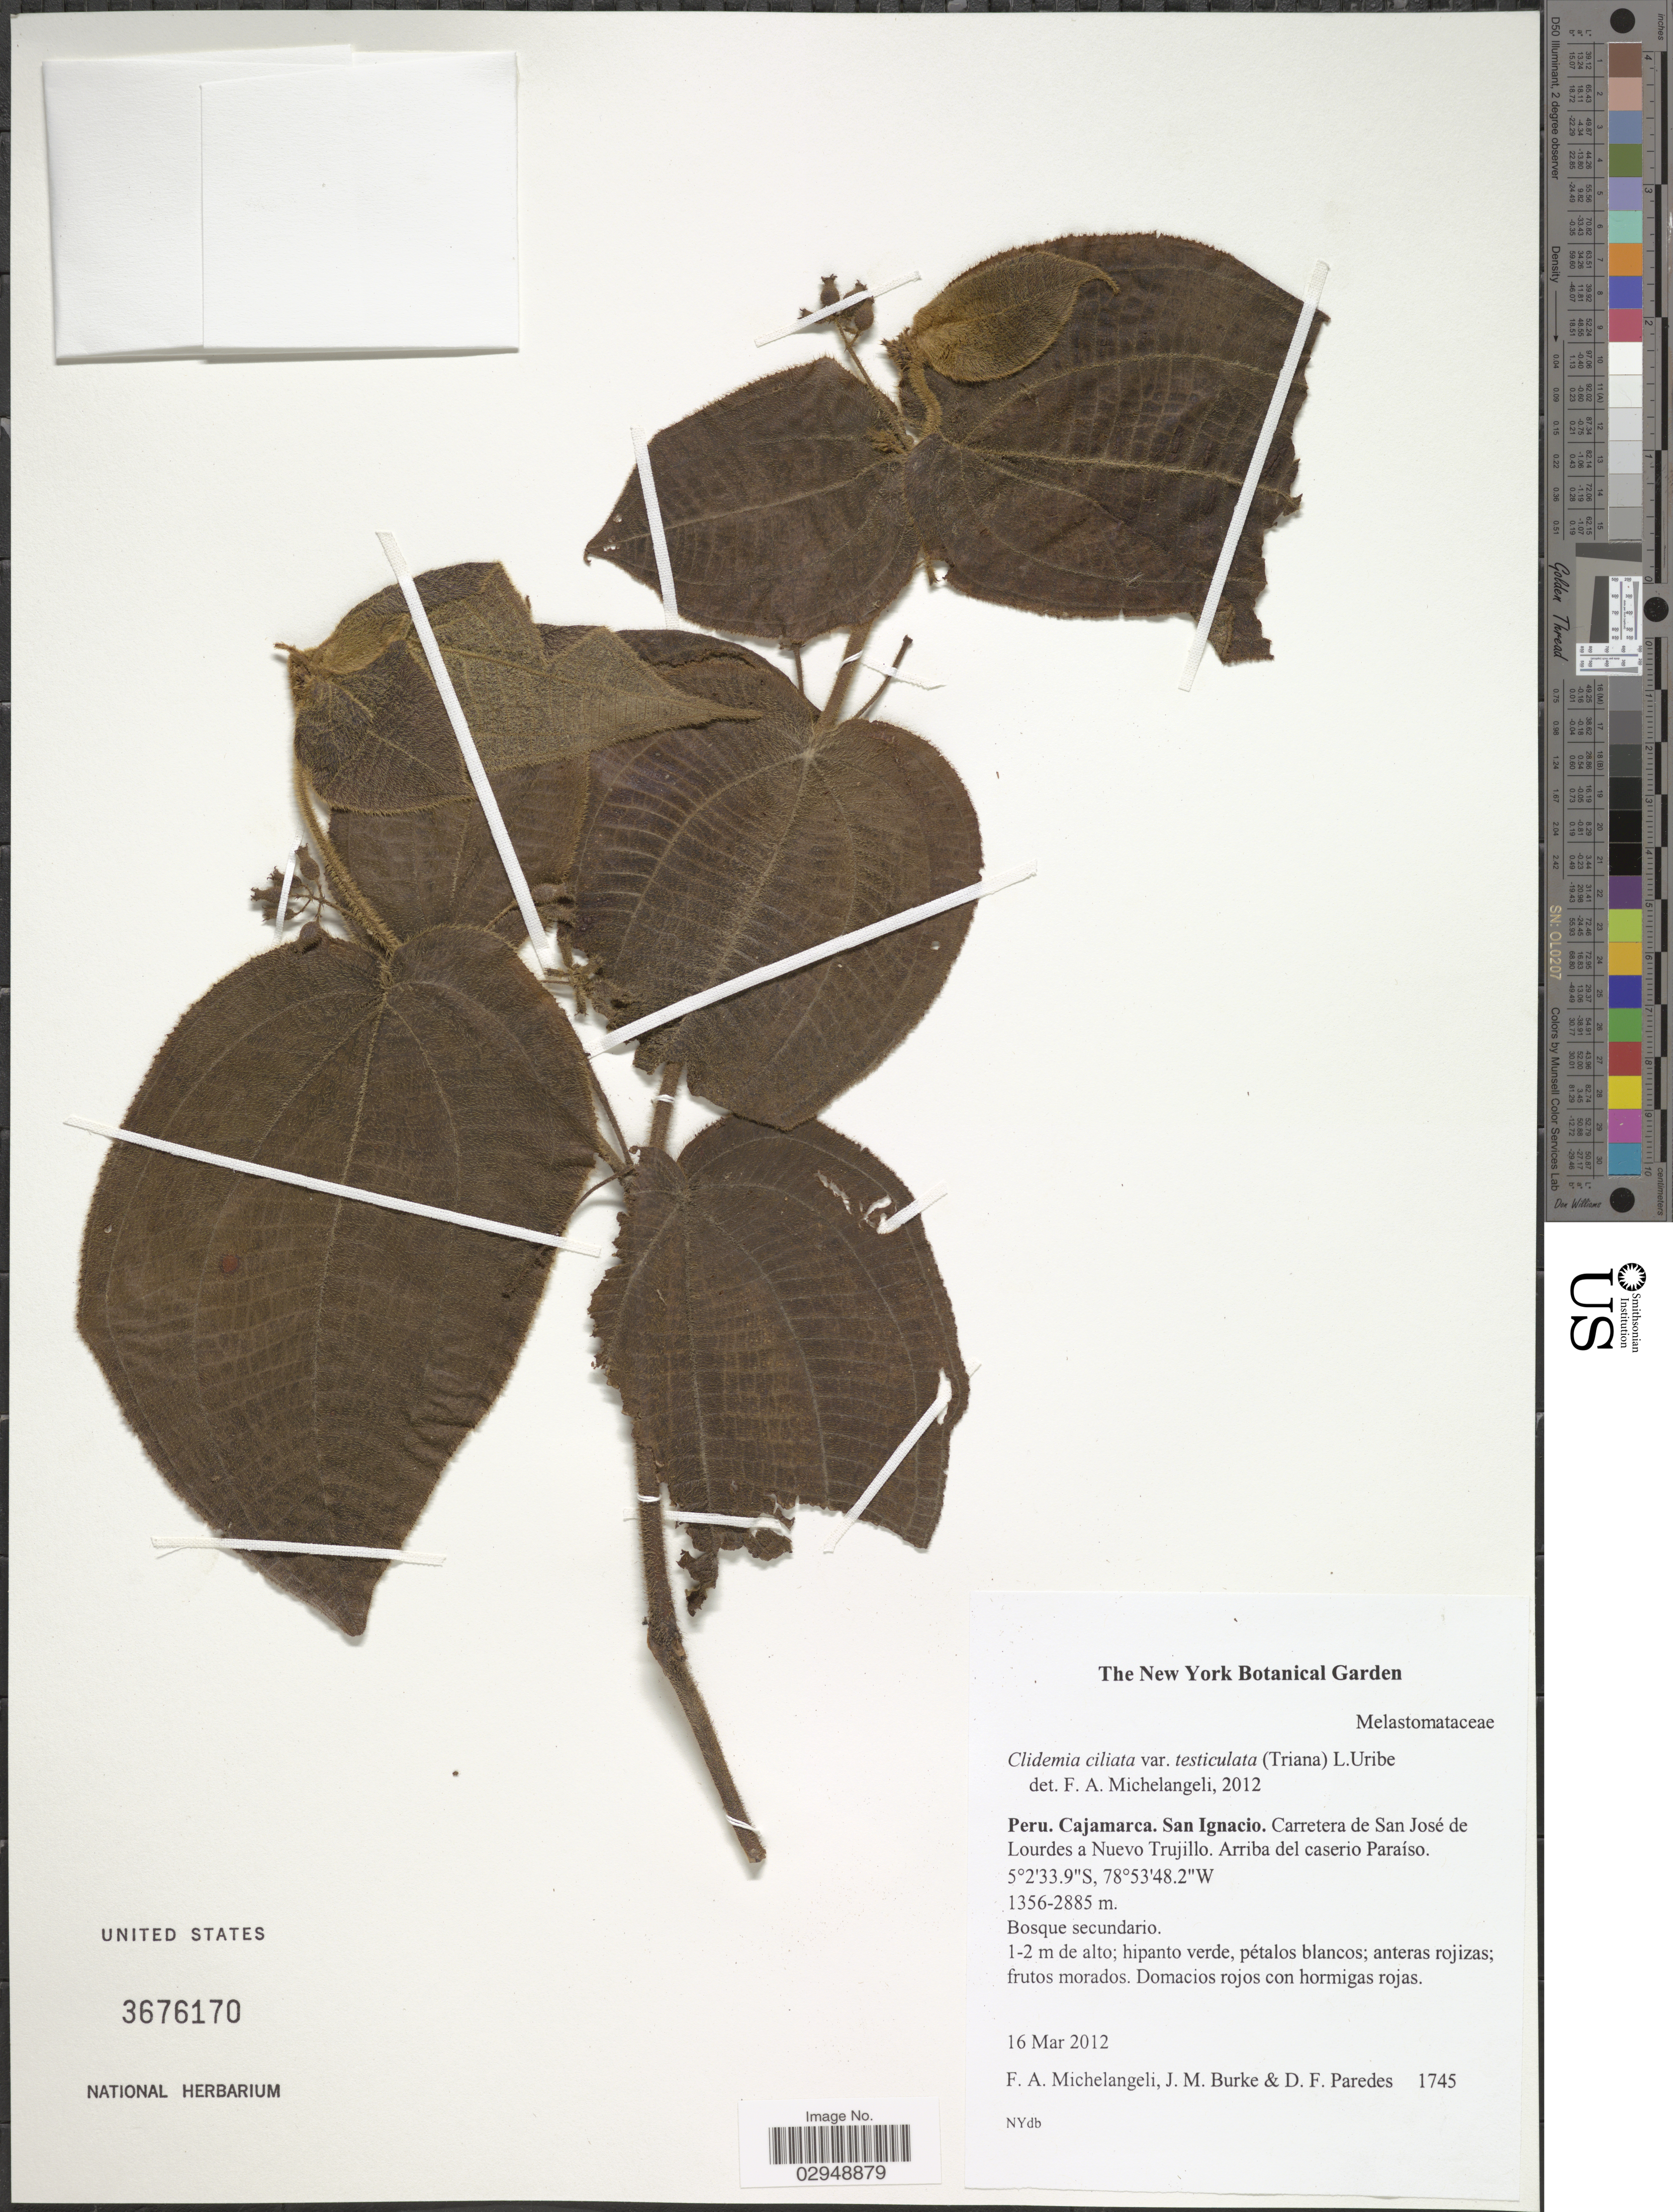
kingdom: Plantae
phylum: Tracheophyta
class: Magnoliopsida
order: Myrtales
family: Melastomataceae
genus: Clidemia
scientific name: Clidemia ciliata var. testiculata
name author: (Triana) L. Uribe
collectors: F. A. Michelangeli, Jac. M. Burke & D. Paredes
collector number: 1745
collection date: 2012-03-16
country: Peru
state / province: Cajamarca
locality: Cajamarca. San Ignacio. Carretera de San José de Lourdes a Nuevo Trujillo. Arriba del caserio Paraíso.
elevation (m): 1356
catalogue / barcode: US 3676170